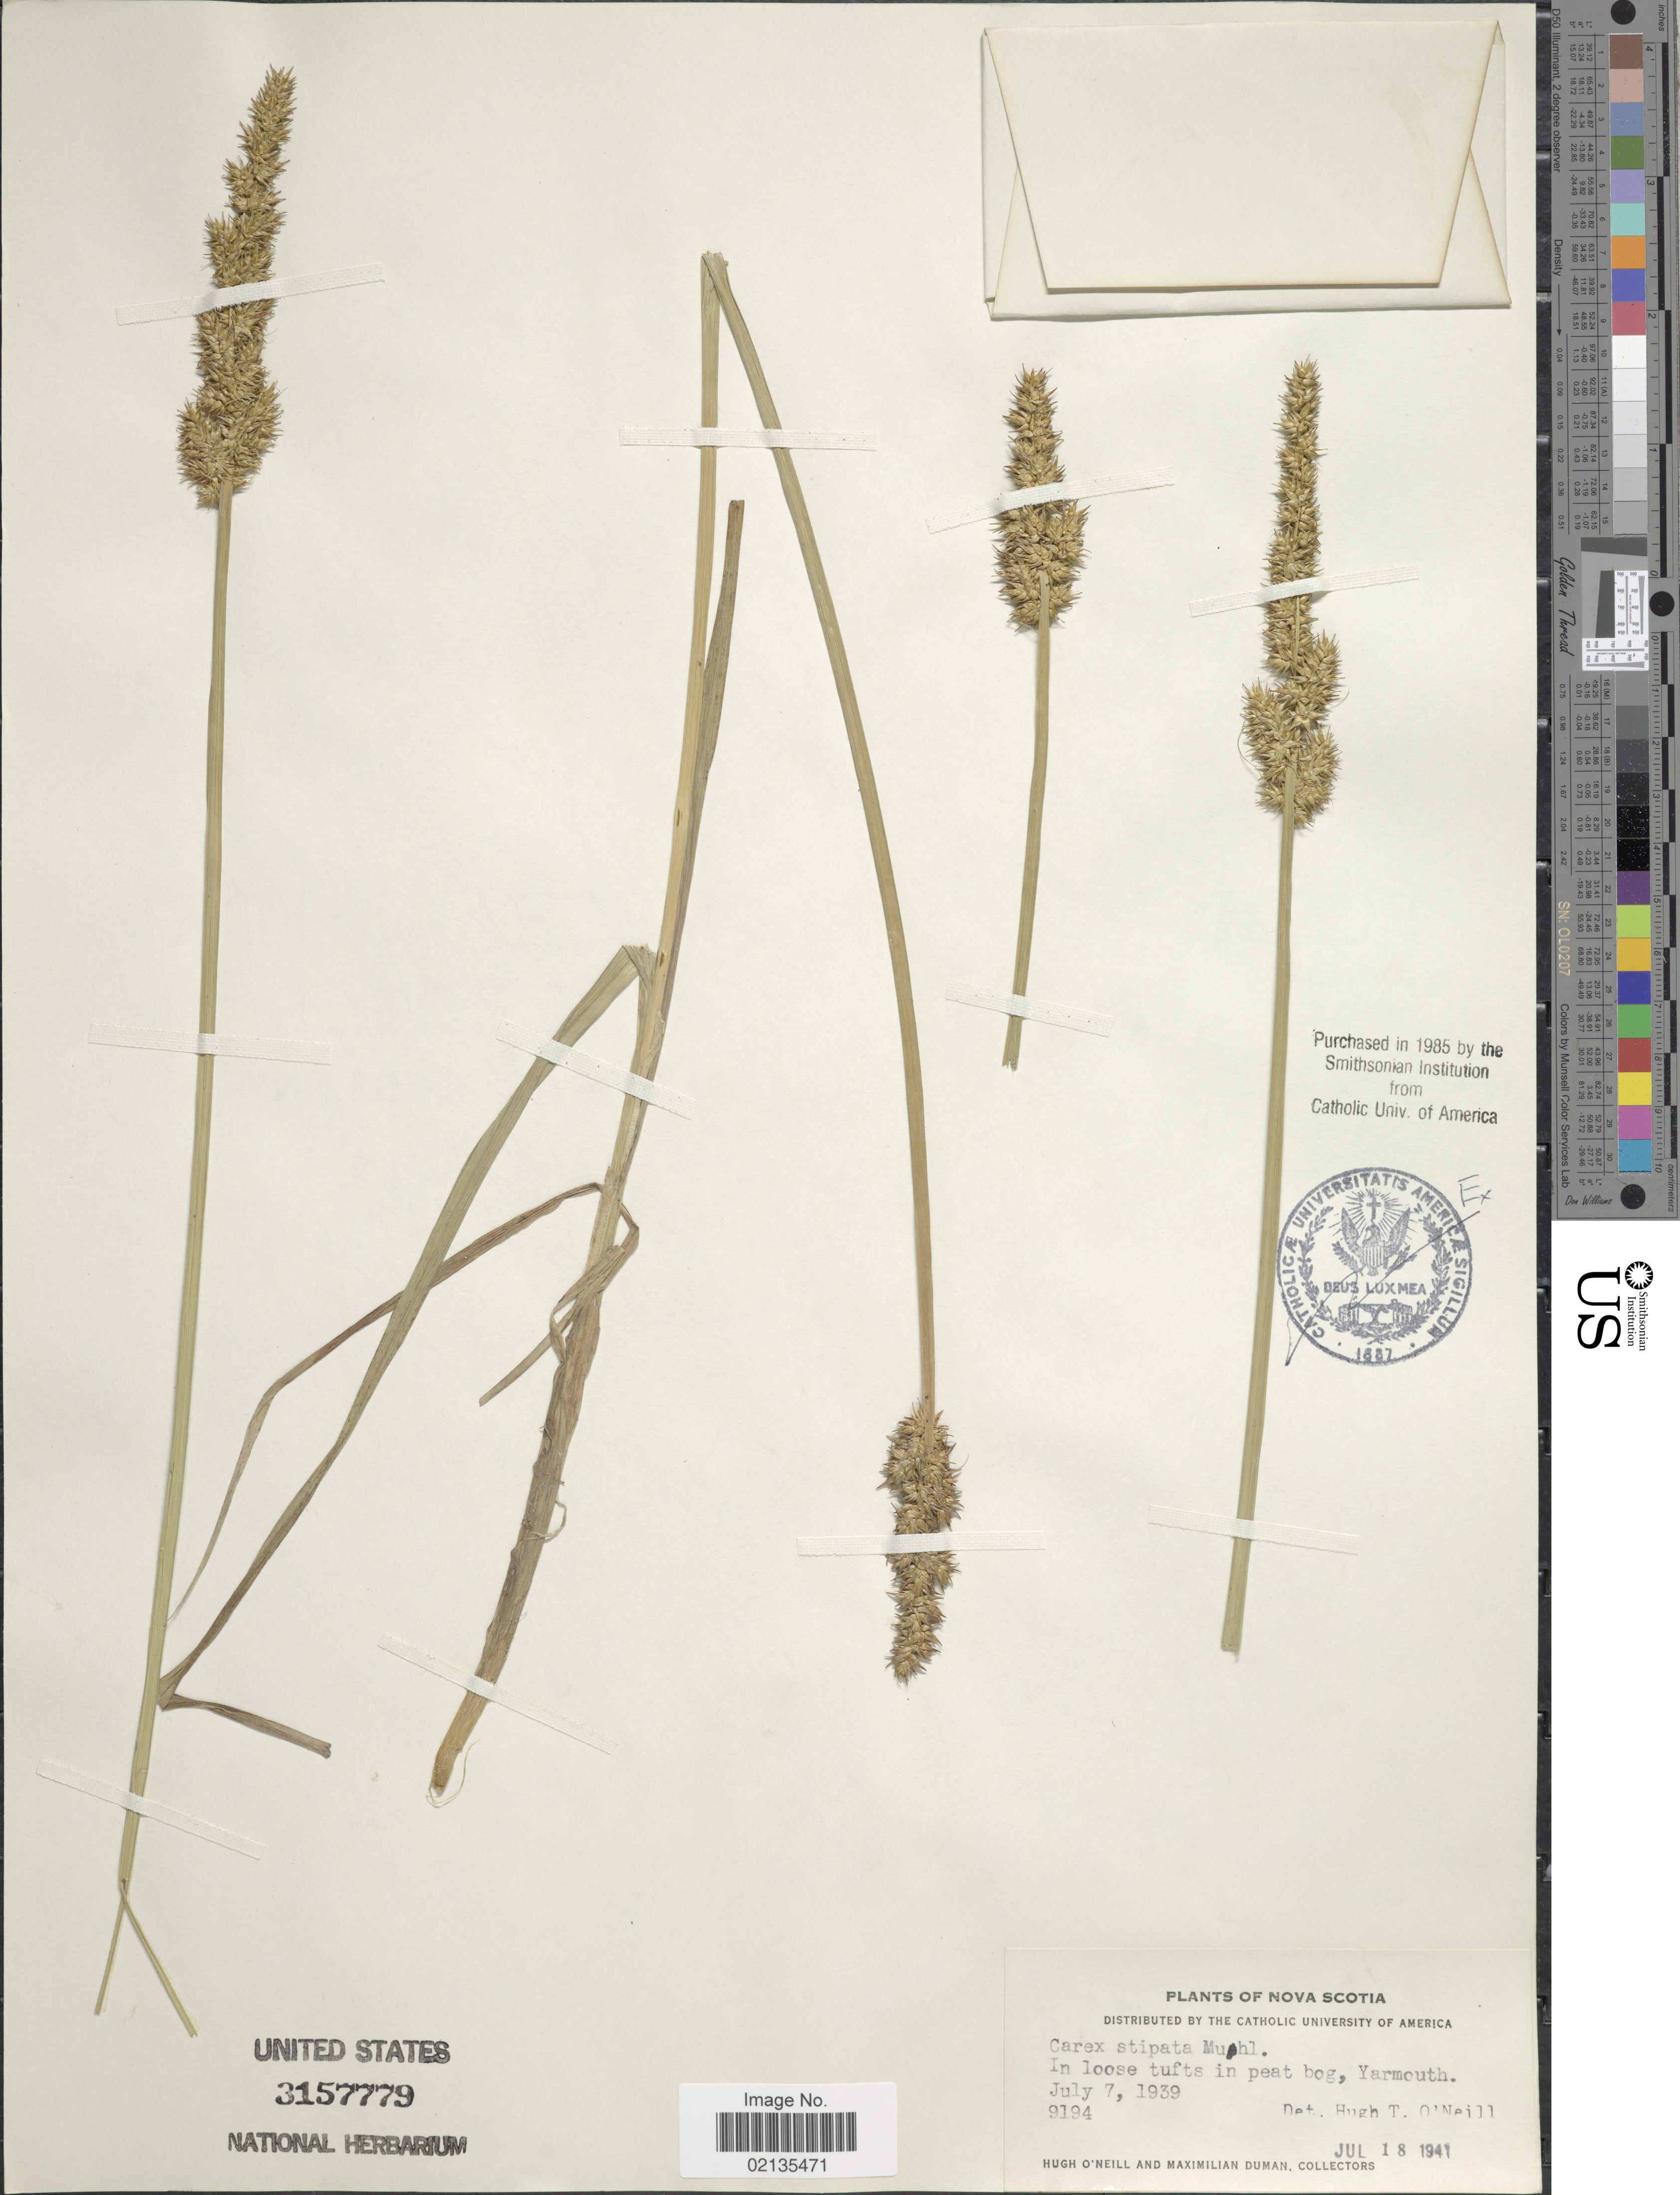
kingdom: Plantae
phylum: Tracheophyta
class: Liliopsida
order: Poales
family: Cyperaceae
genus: Carex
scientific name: Carex stipata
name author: Muhl. ex Willd.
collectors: H. O'Neill & M. Duman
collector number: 9194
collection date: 1941-07-18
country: Canada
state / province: Nova Scotia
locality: In loose tufts in peat bog, Yarmouth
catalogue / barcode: US 3157779